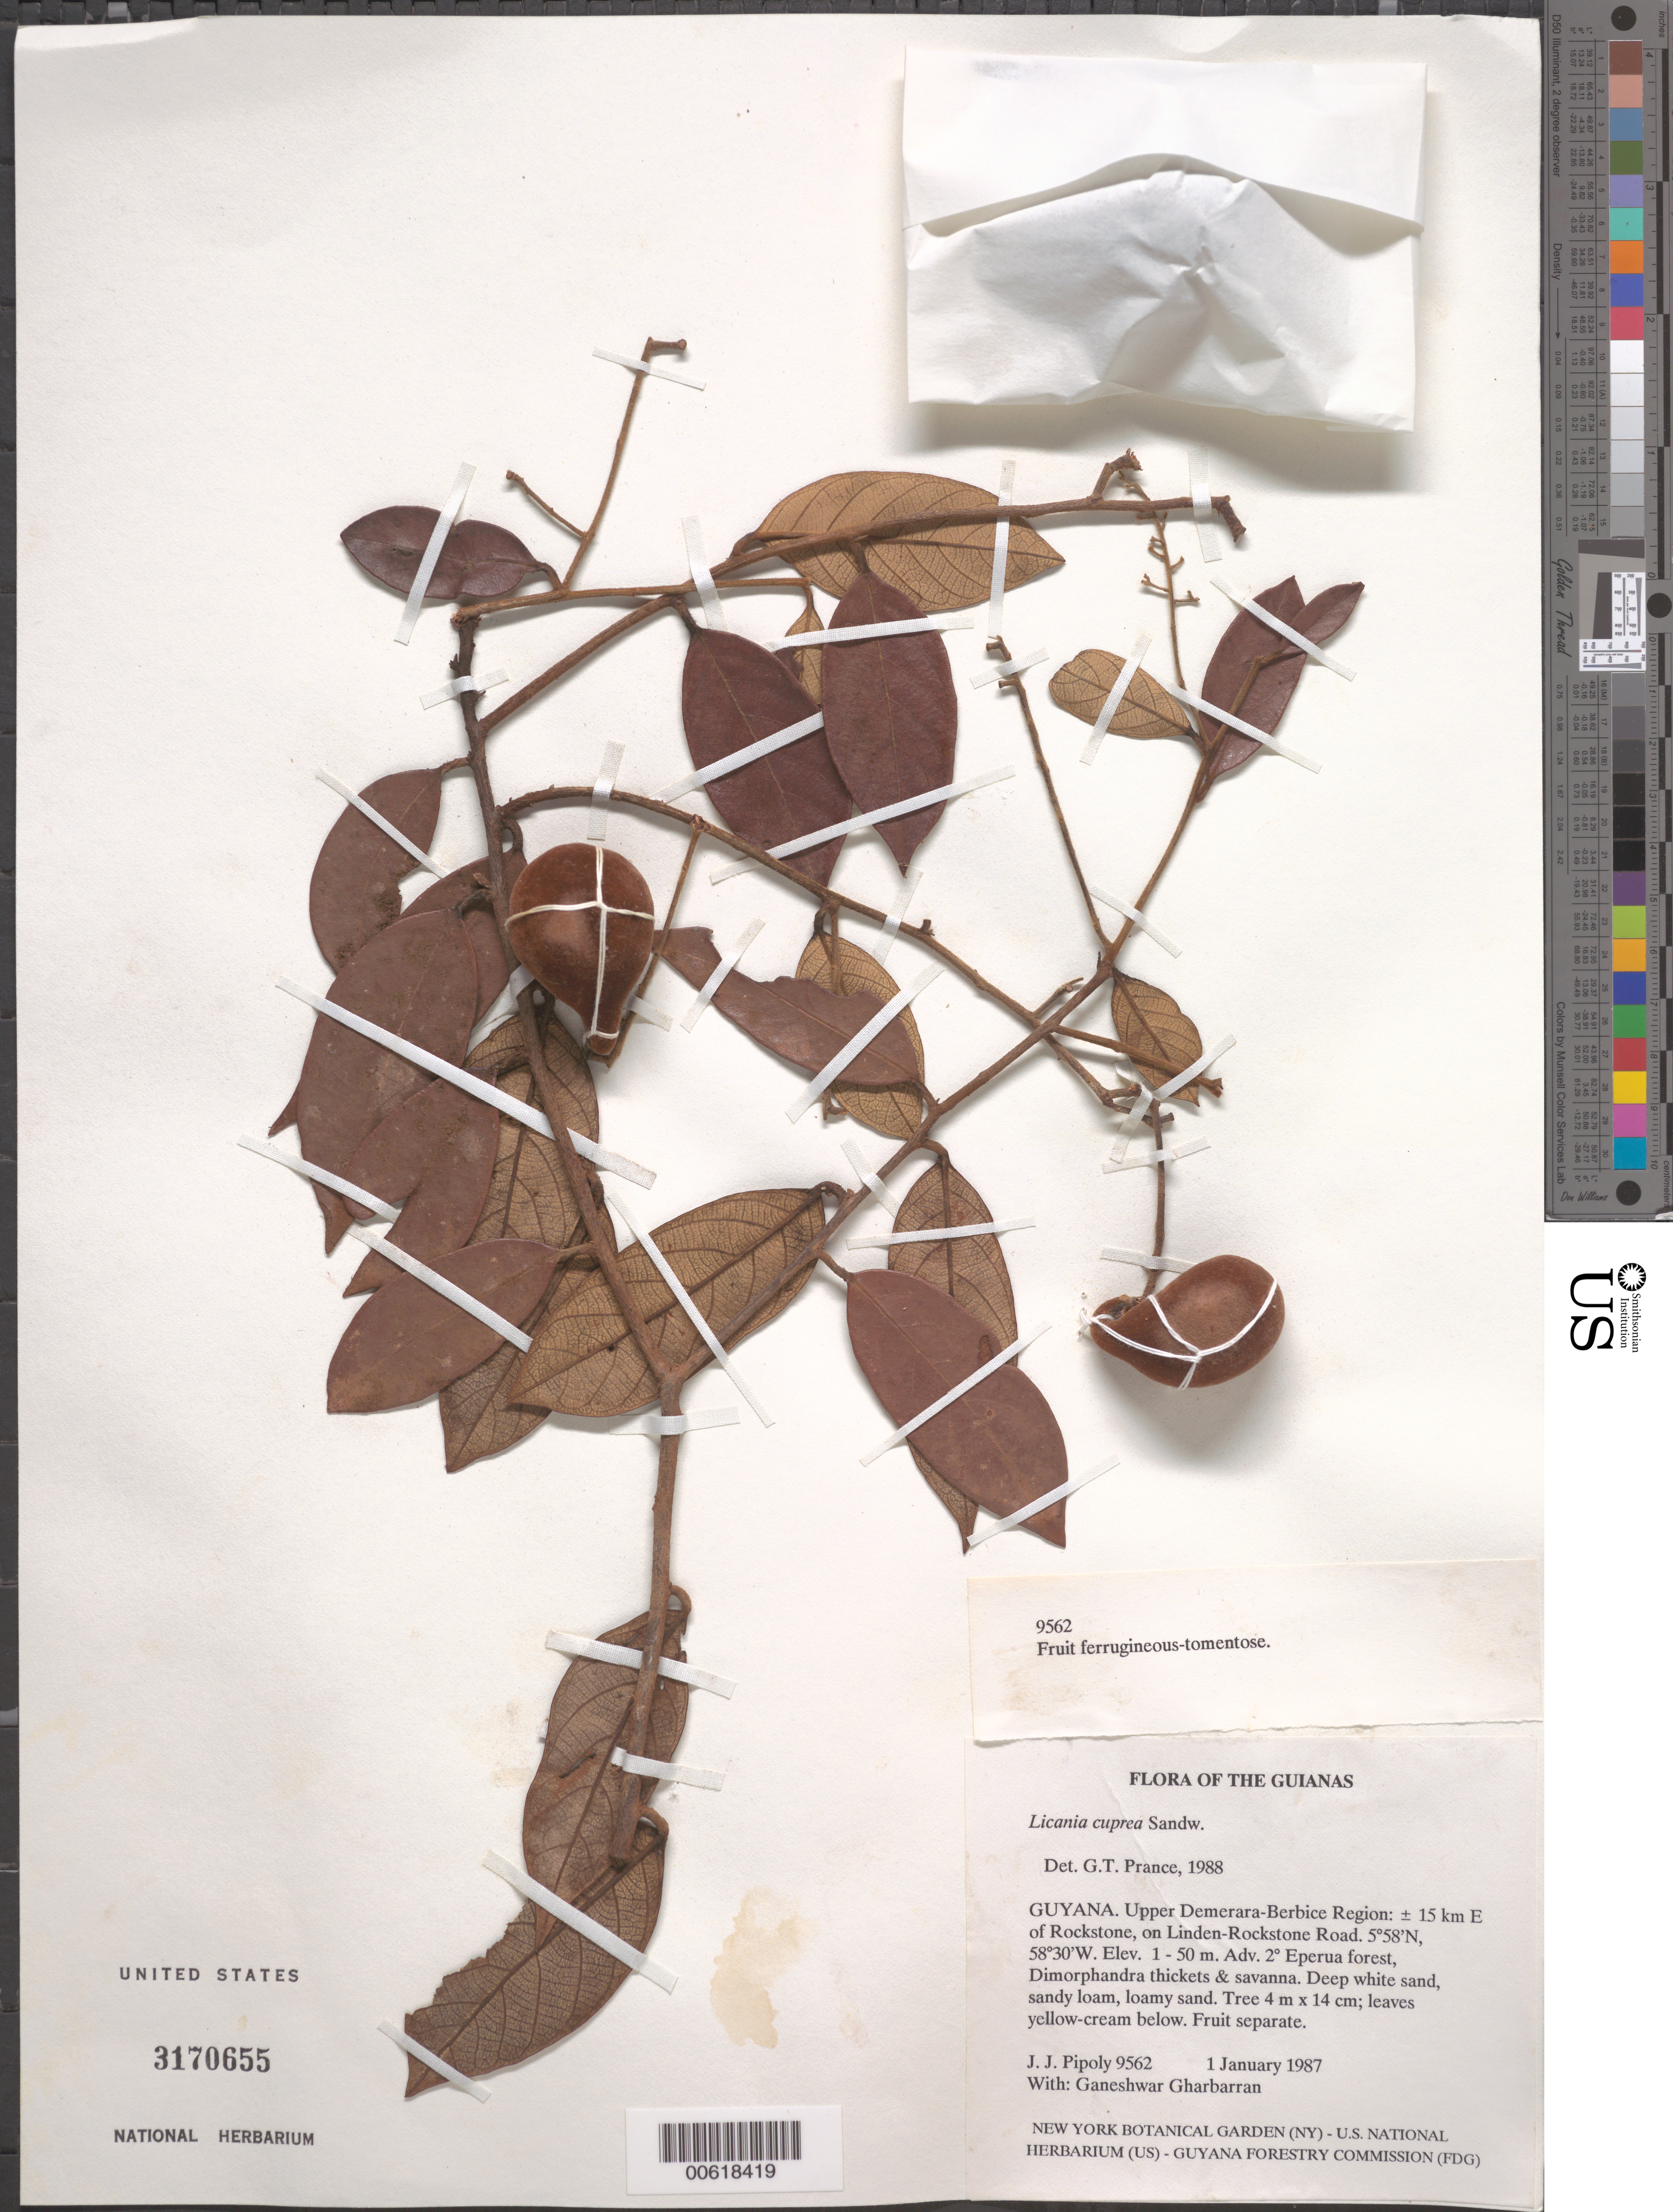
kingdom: Plantae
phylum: Tracheophyta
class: Magnoliopsida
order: Malpighiales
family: Chrysobalanaceae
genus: Licania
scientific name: Licania cuprea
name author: Sandwith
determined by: Prance, G. T.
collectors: J. J. Pipoly & G. Gharbarran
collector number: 9562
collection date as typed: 11 January 1987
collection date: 1987-01-11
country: Guyana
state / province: U. Demerara-Berbice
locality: ±15 km E of Rockstone, on Linden-Rockstone Road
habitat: Adv. secondary Eperua forest, Dimorphandra thickets & savanna. Deep white sand, sandy loam, loamy sand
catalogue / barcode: US 3170655